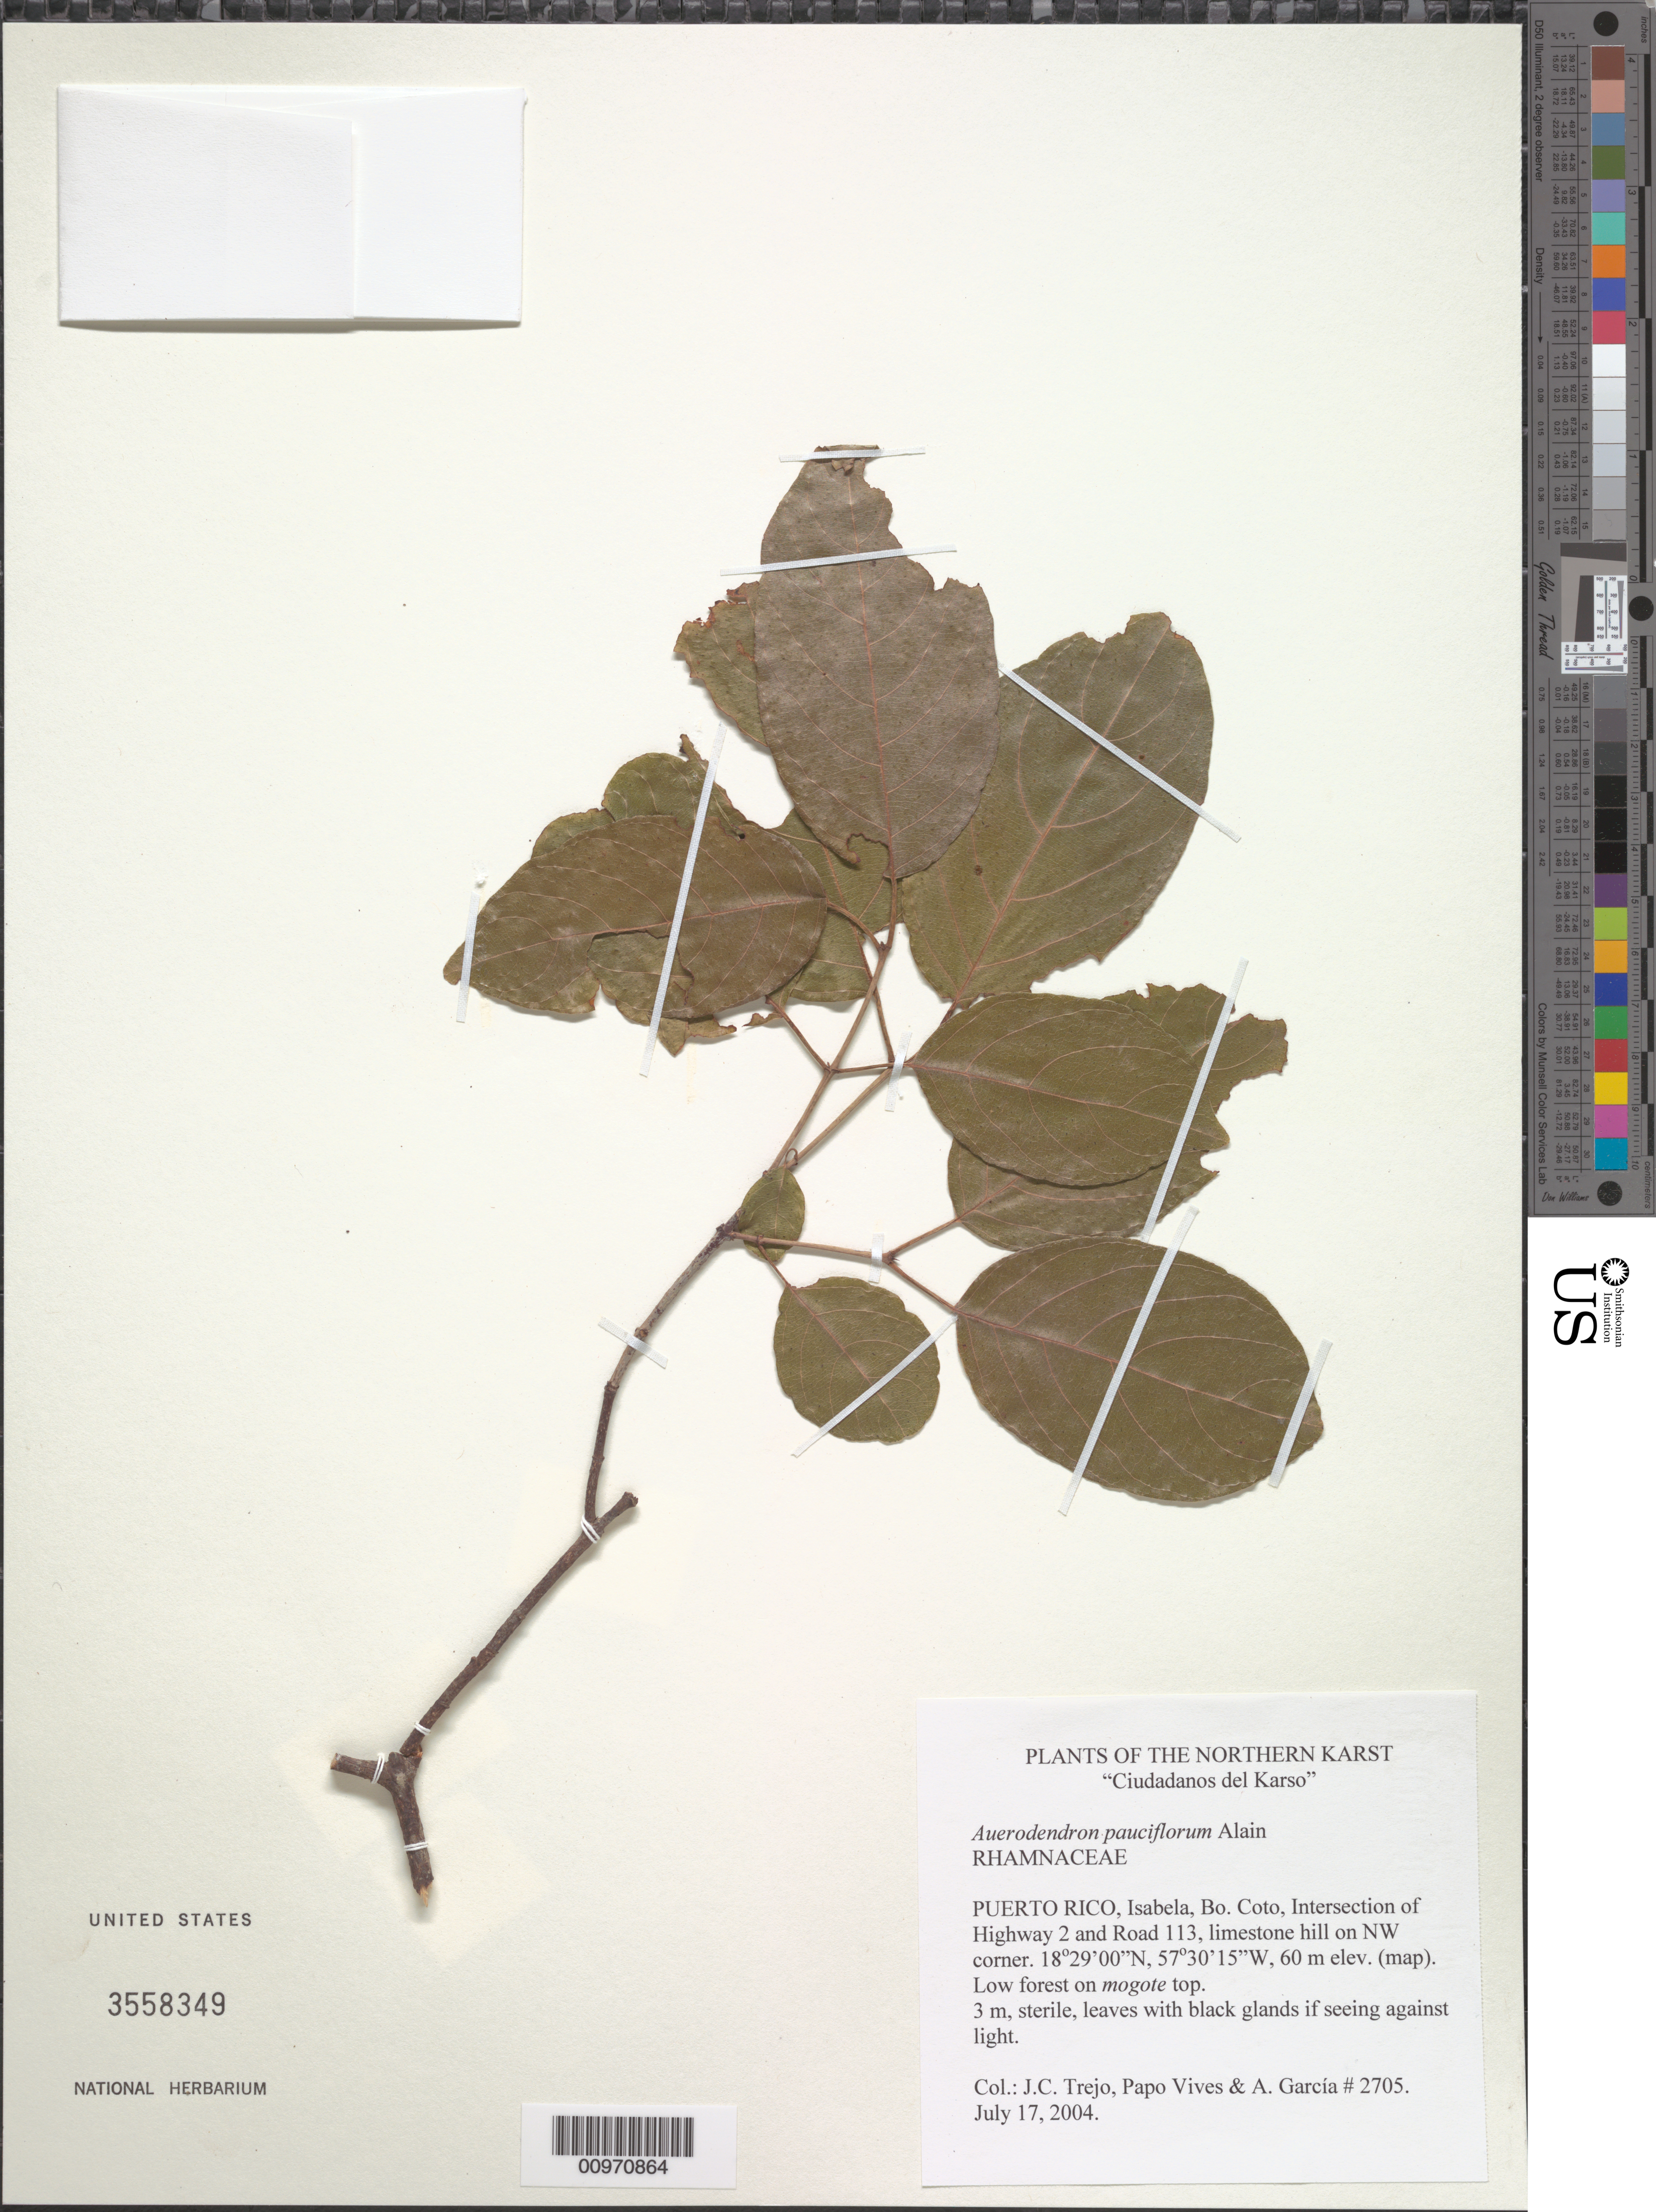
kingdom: Plantae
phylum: Tracheophyta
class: Magnoliopsida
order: Rosales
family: Rhamnaceae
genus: Auerodendron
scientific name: Auerodendron pauciflorum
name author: Alain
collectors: J. C. Trejo-Torres, P. Vives & A. García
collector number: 2705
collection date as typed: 17 Jul 2004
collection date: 2004-07-17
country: Puerto Rico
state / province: Isabela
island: Puerto Rico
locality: Bo. Coto, intersection of Highway 2 and road 113, limestone hill on NW corner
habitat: Low forest on mogote top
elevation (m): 60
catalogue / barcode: US 3558349